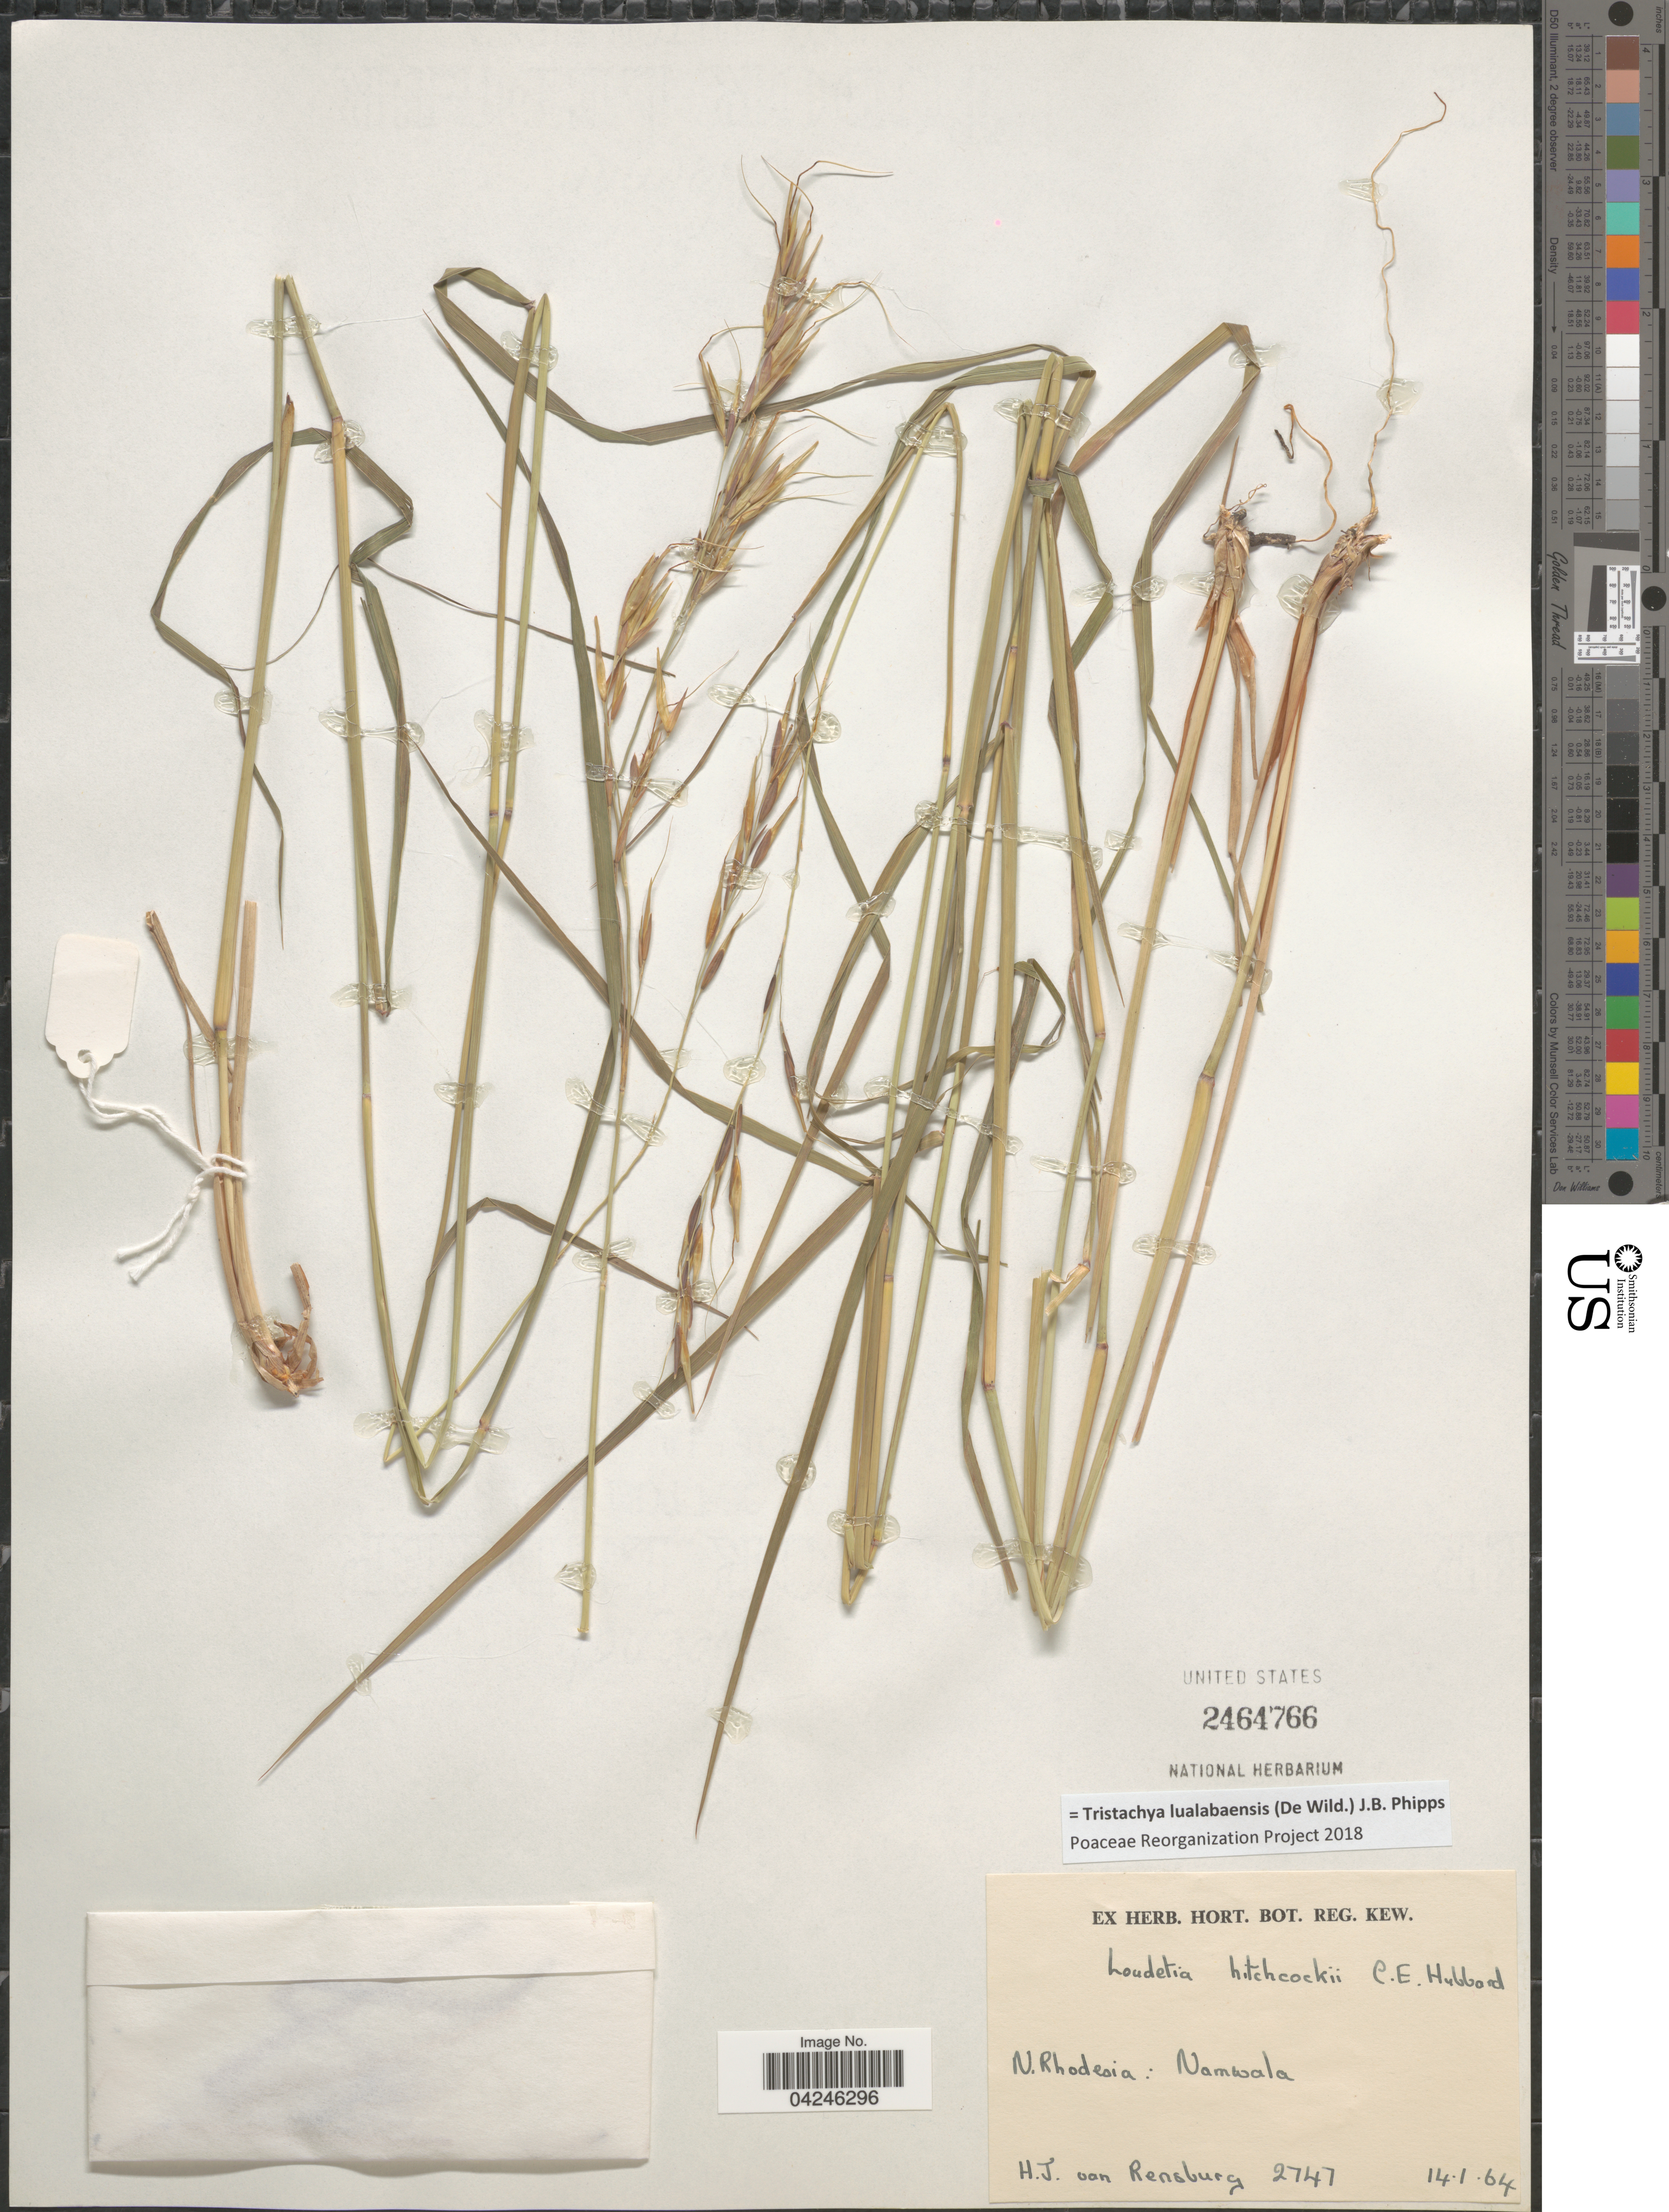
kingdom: Plantae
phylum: Tracheophyta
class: Liliopsida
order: Poales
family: Poaceae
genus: Tristachya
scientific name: Tristachya lualabaensis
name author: (De Wild.) J.B. Phipps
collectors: H. van Rensburg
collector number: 2747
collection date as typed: Transcribed d/m/y: 14/1/64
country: Zambia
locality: N.Rhodesia: Namwala.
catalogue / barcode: US 246476